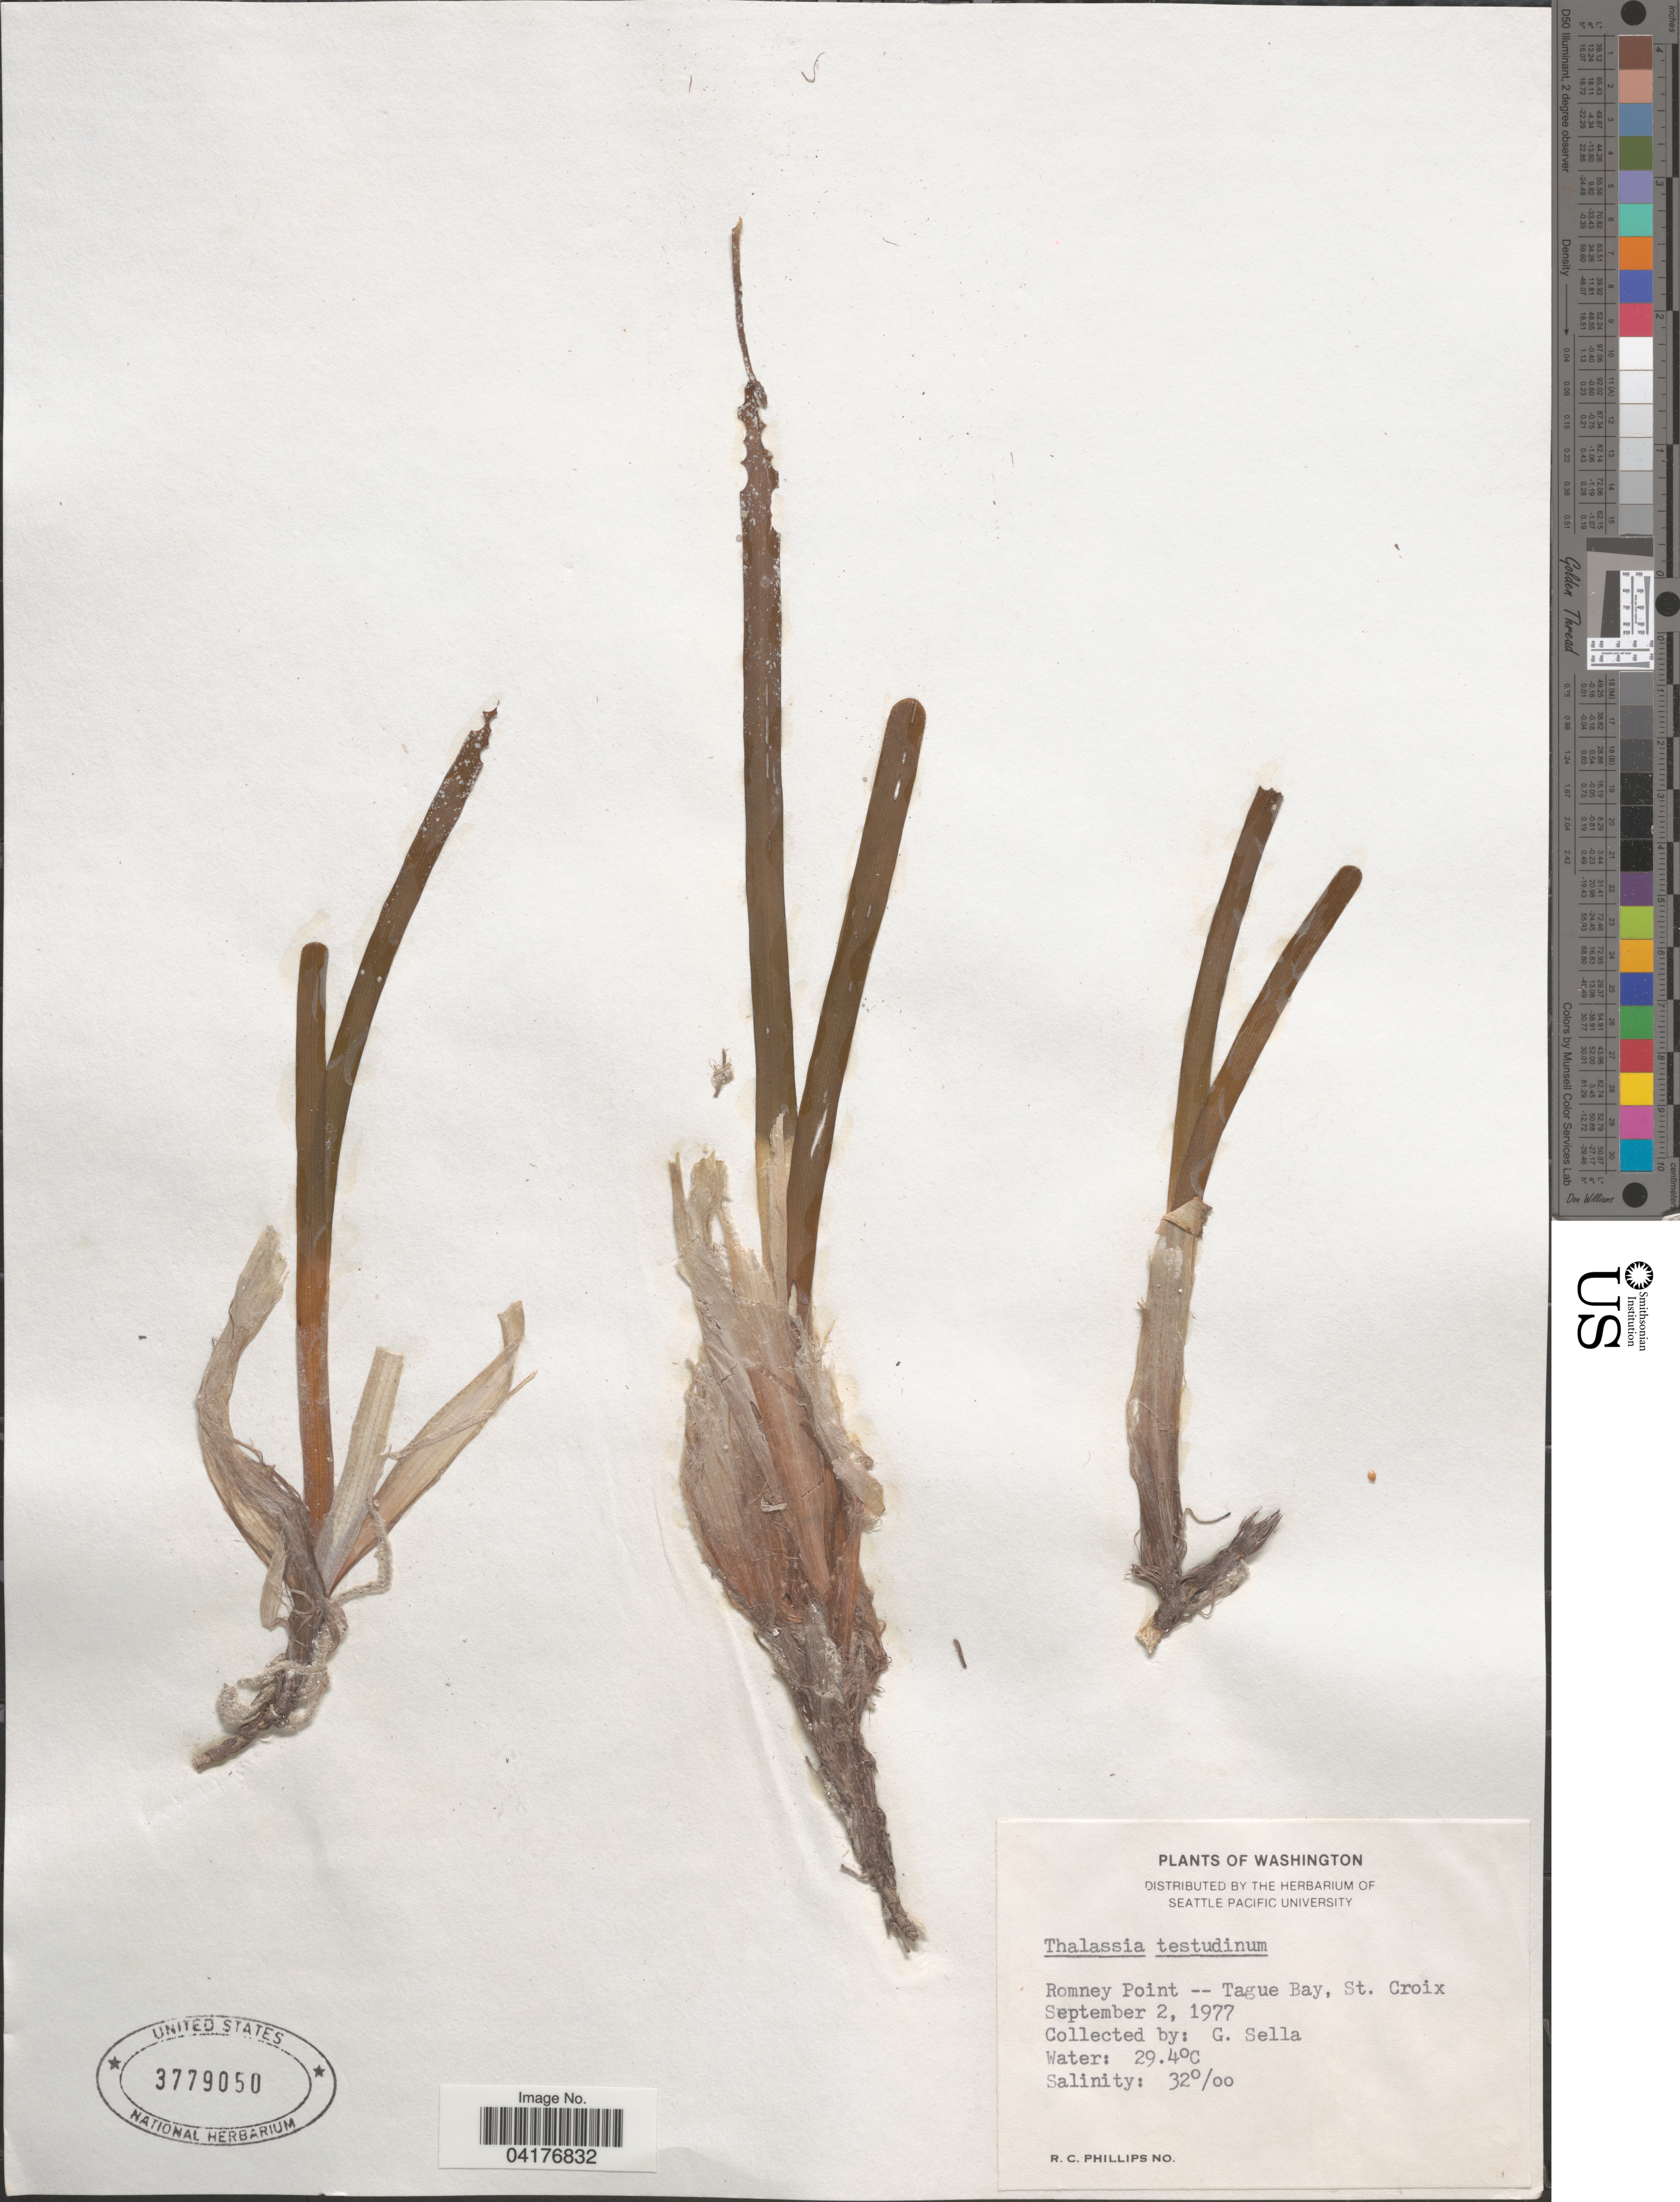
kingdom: Plantae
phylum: Tracheophyta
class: Liliopsida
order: Alismatales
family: Hydrocharitaceae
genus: Thalassia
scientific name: Thalassia testudinum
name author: Banks & Sol. ex K.D. Koenig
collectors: G. Sella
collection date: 1977-09-02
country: U.S. Virgin Islands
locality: Romney Point -- Tague Bay, St. Croix.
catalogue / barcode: US 3779050